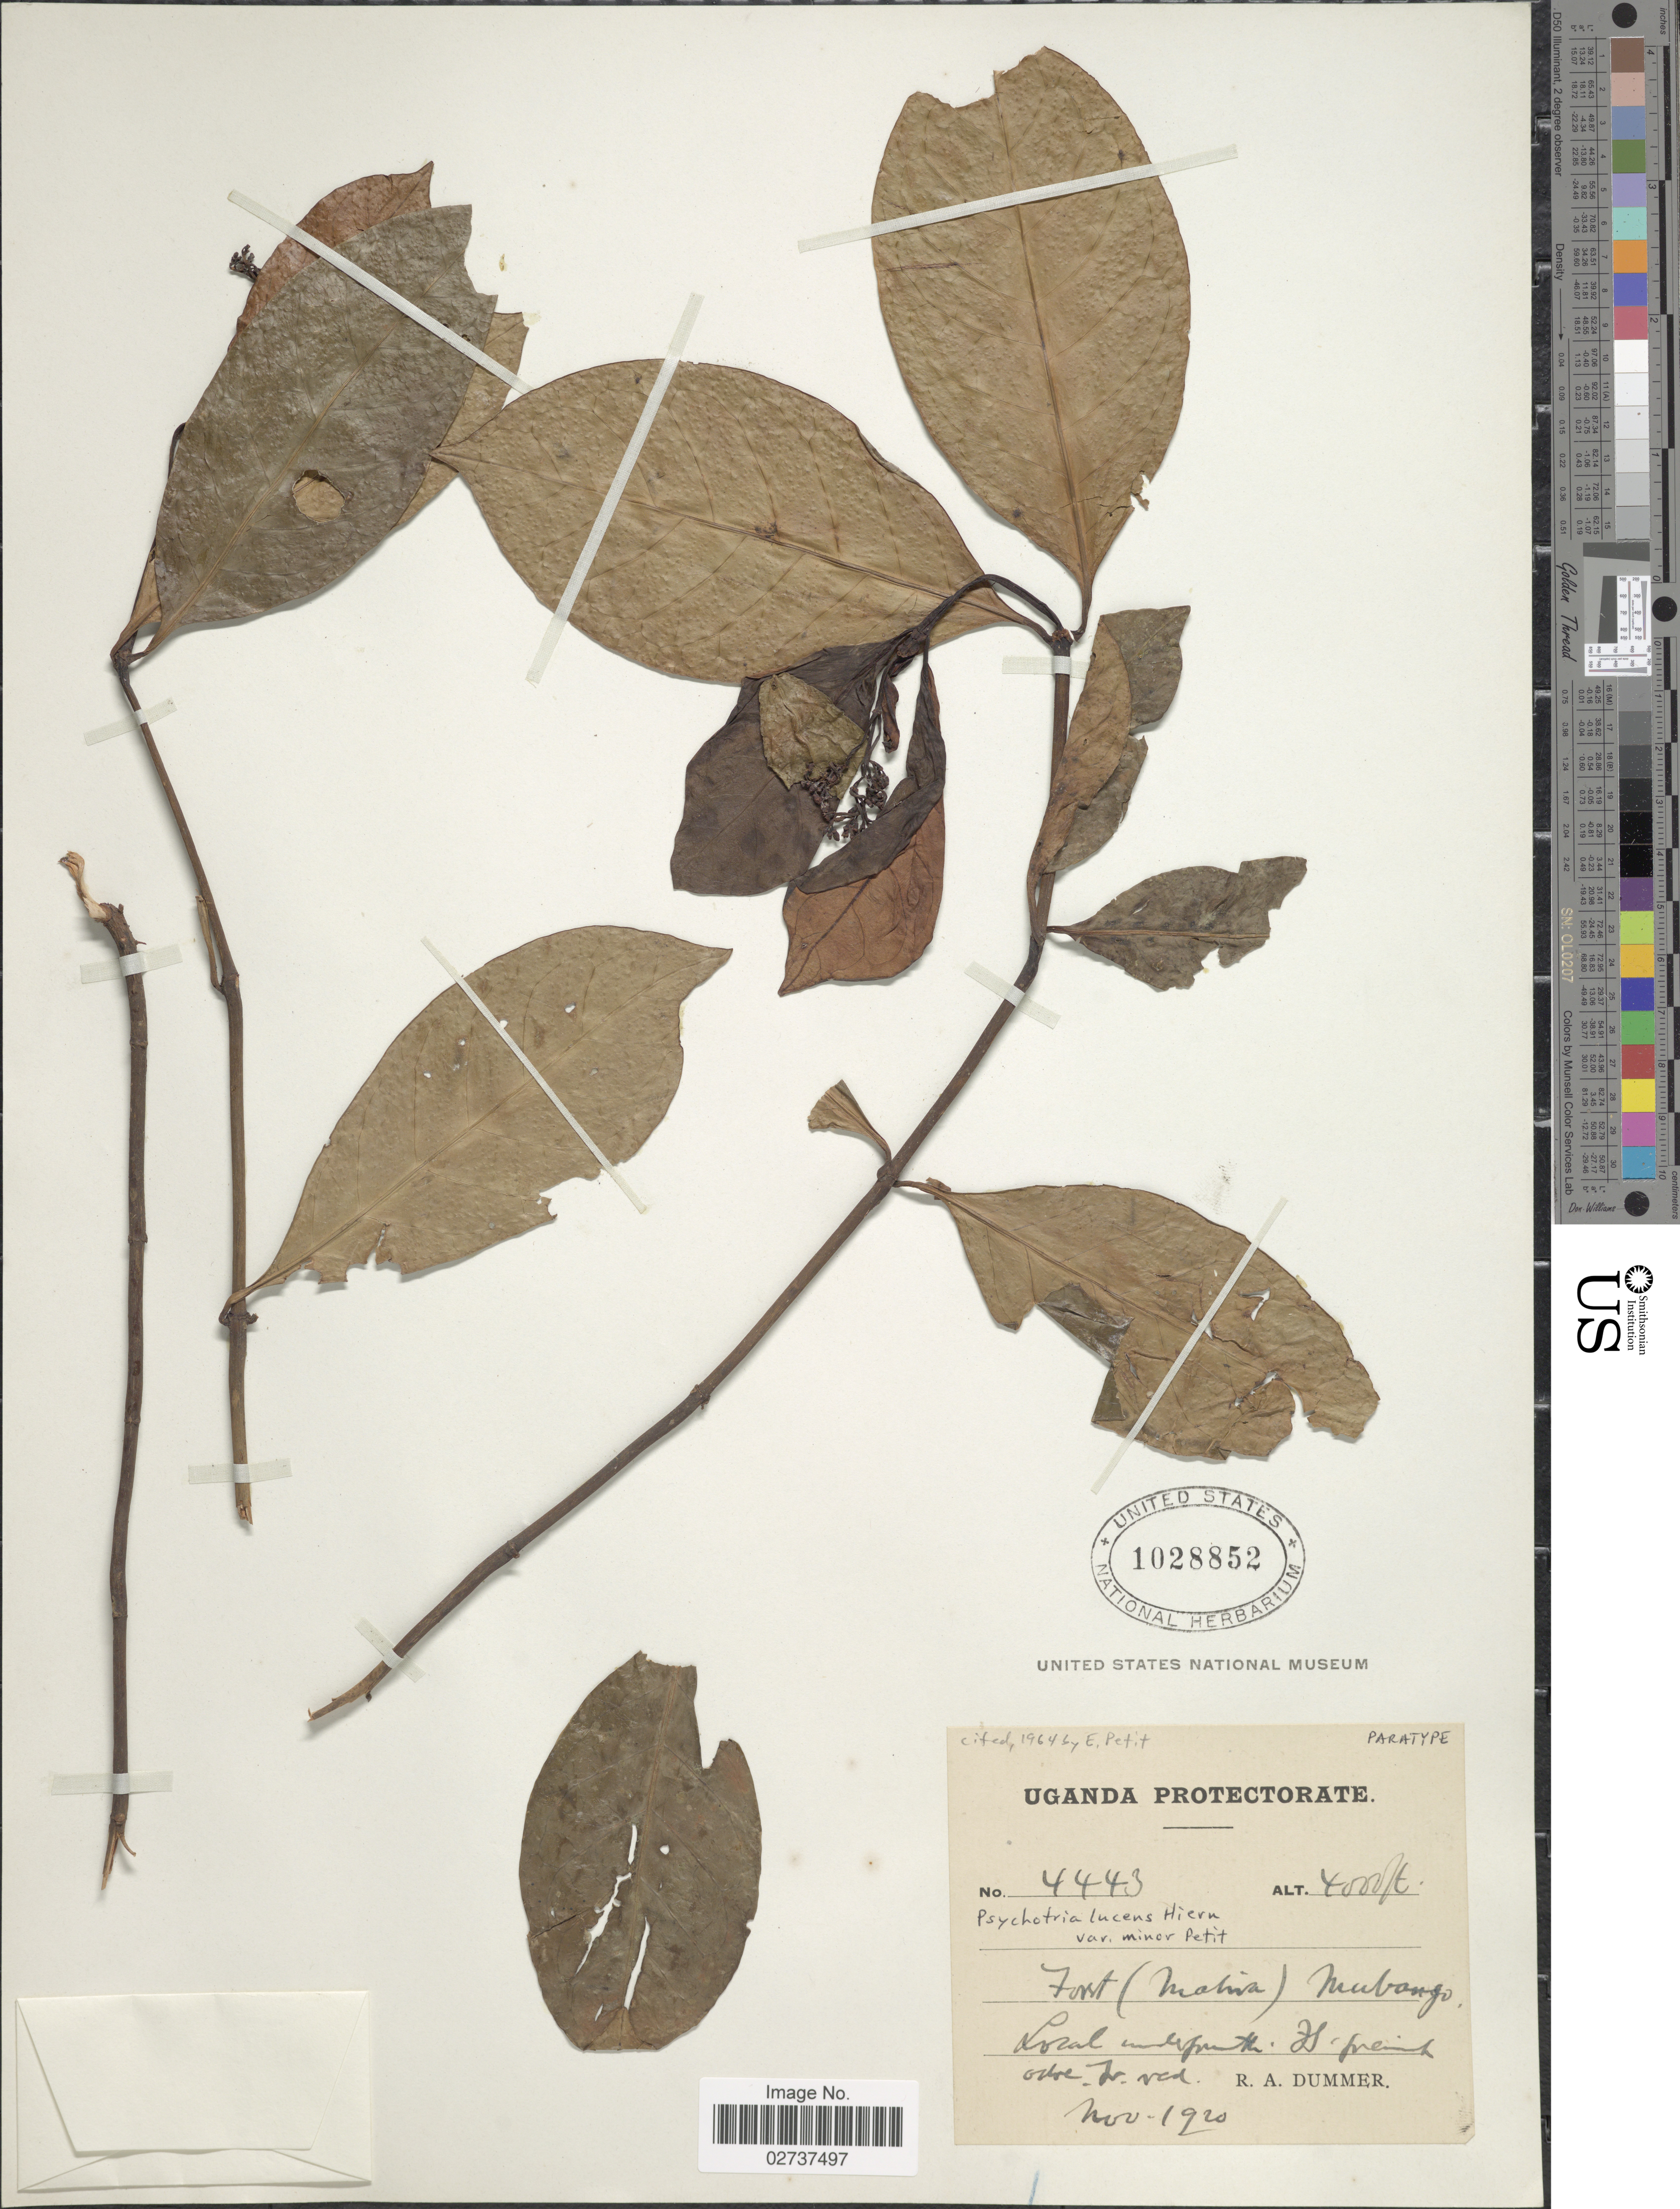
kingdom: Plantae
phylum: Tracheophyta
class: Magnoliopsida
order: Gentianales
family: Rubiaceae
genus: Psychotria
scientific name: Psychotria lucens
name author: Hiern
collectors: R. Dümmer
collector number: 4443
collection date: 1920-11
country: Uganda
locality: Uganda Protectorate, Forest (Mabira) Mubango.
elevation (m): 1219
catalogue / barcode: US 1028852